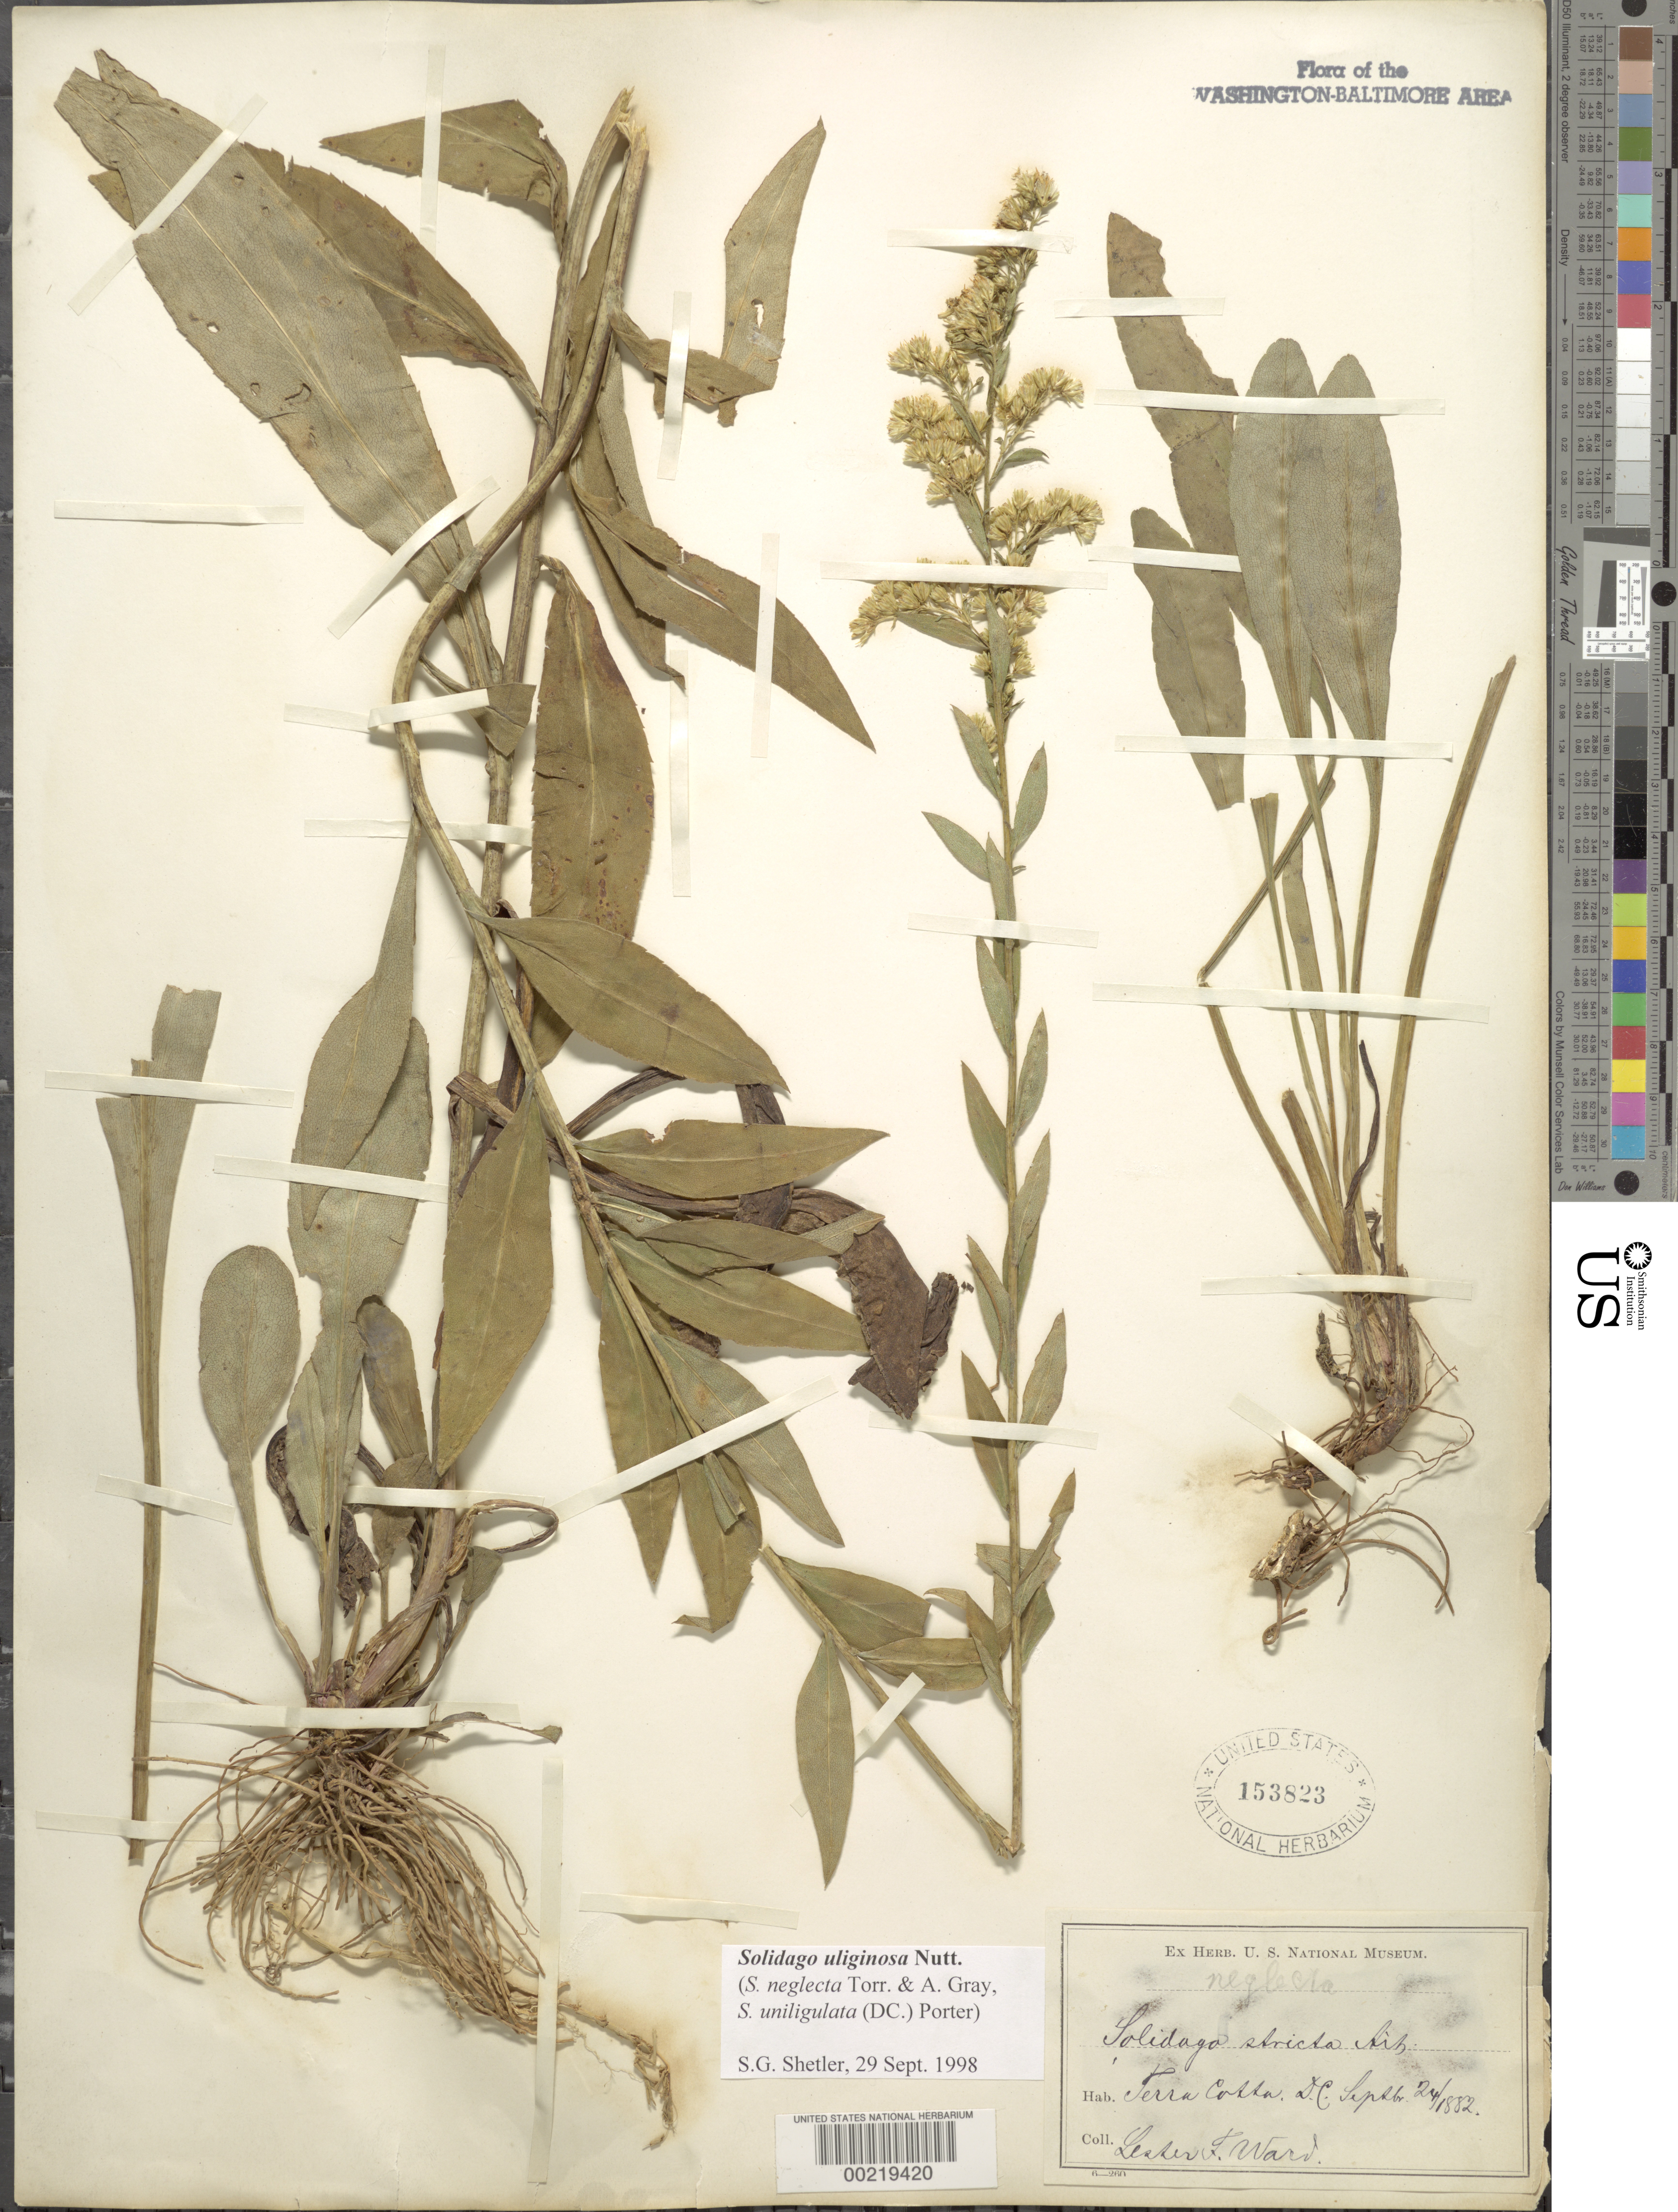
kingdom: Plantae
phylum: Tracheophyta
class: Magnoliopsida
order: Asterales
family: Asteraceae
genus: Solidago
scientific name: Solidago uliginosa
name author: Nutt.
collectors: L. F. Ward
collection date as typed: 24 Sep 1882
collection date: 1882-09-24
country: United States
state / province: District of Columbia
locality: Terra Cotta Swamp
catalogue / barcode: US 153823